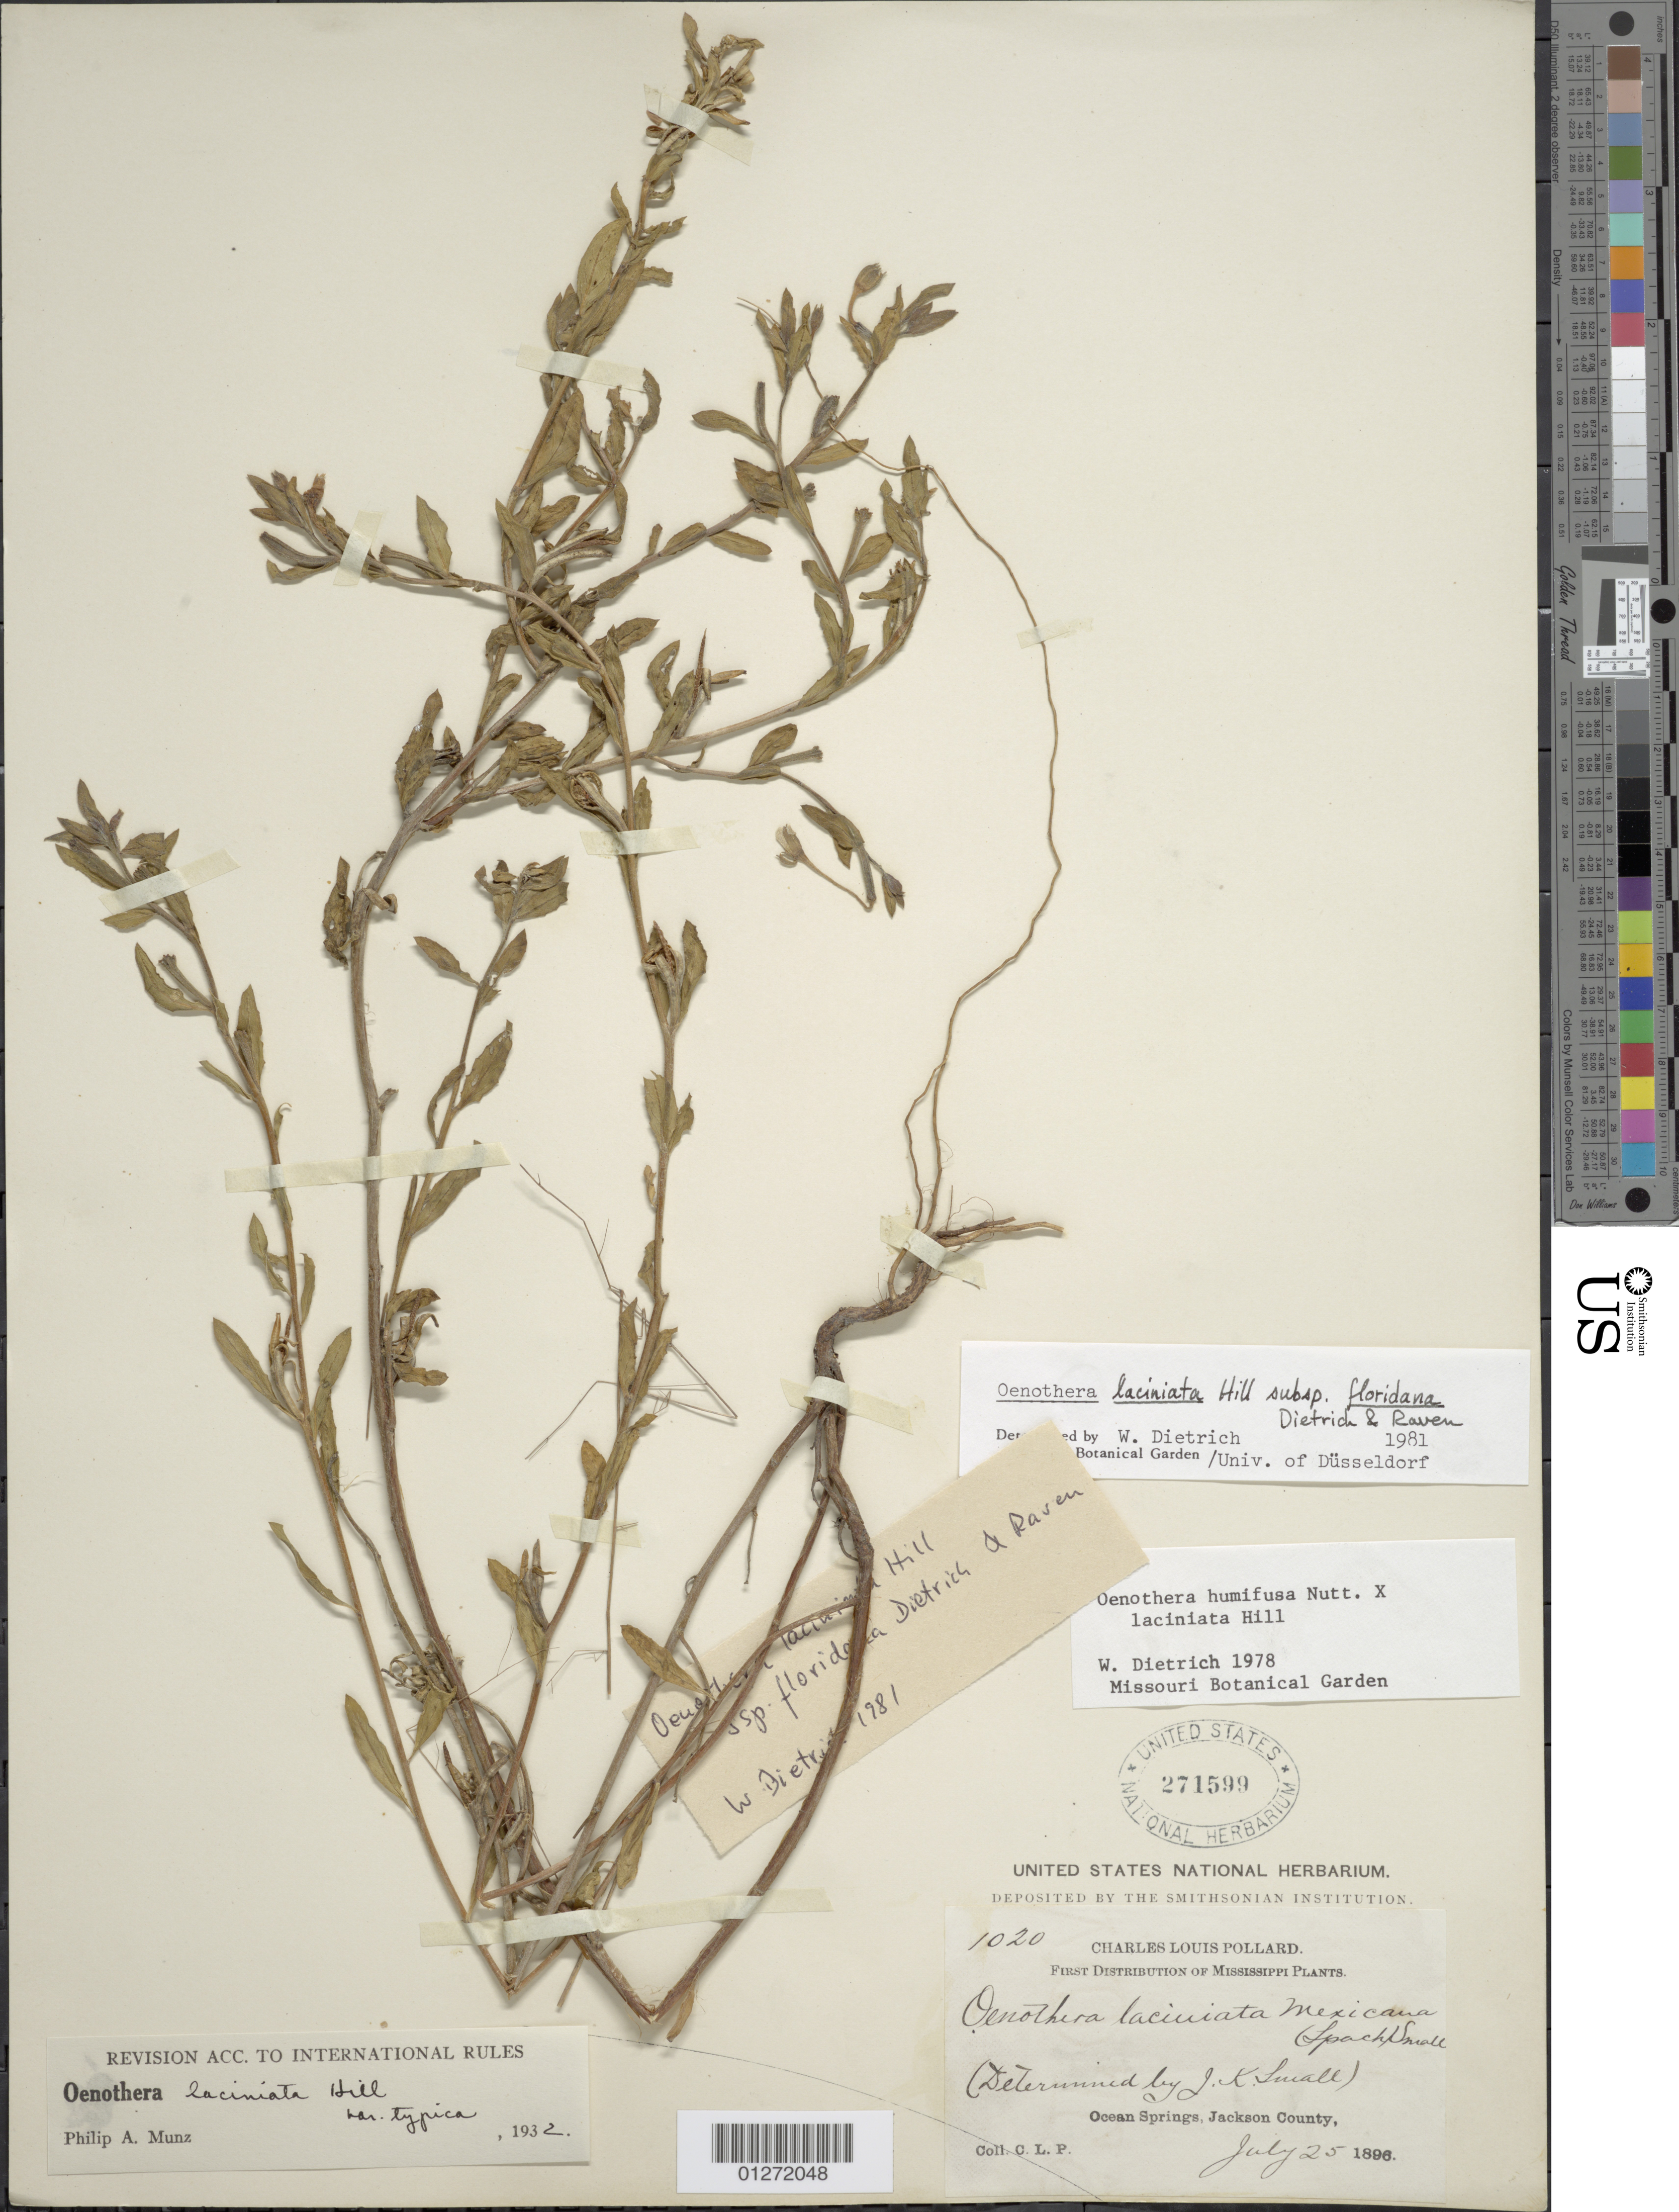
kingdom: Plantae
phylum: Tracheophyta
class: Magnoliopsida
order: Myrtales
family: Onagraceae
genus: Oenothera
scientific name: Oenothera laciniata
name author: Hill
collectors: C. L. Pollard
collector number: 1020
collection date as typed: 25 Jul 1896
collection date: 1896-07-25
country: United States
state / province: Mississippi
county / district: Jackson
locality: Ocean Springs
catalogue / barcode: US 271599